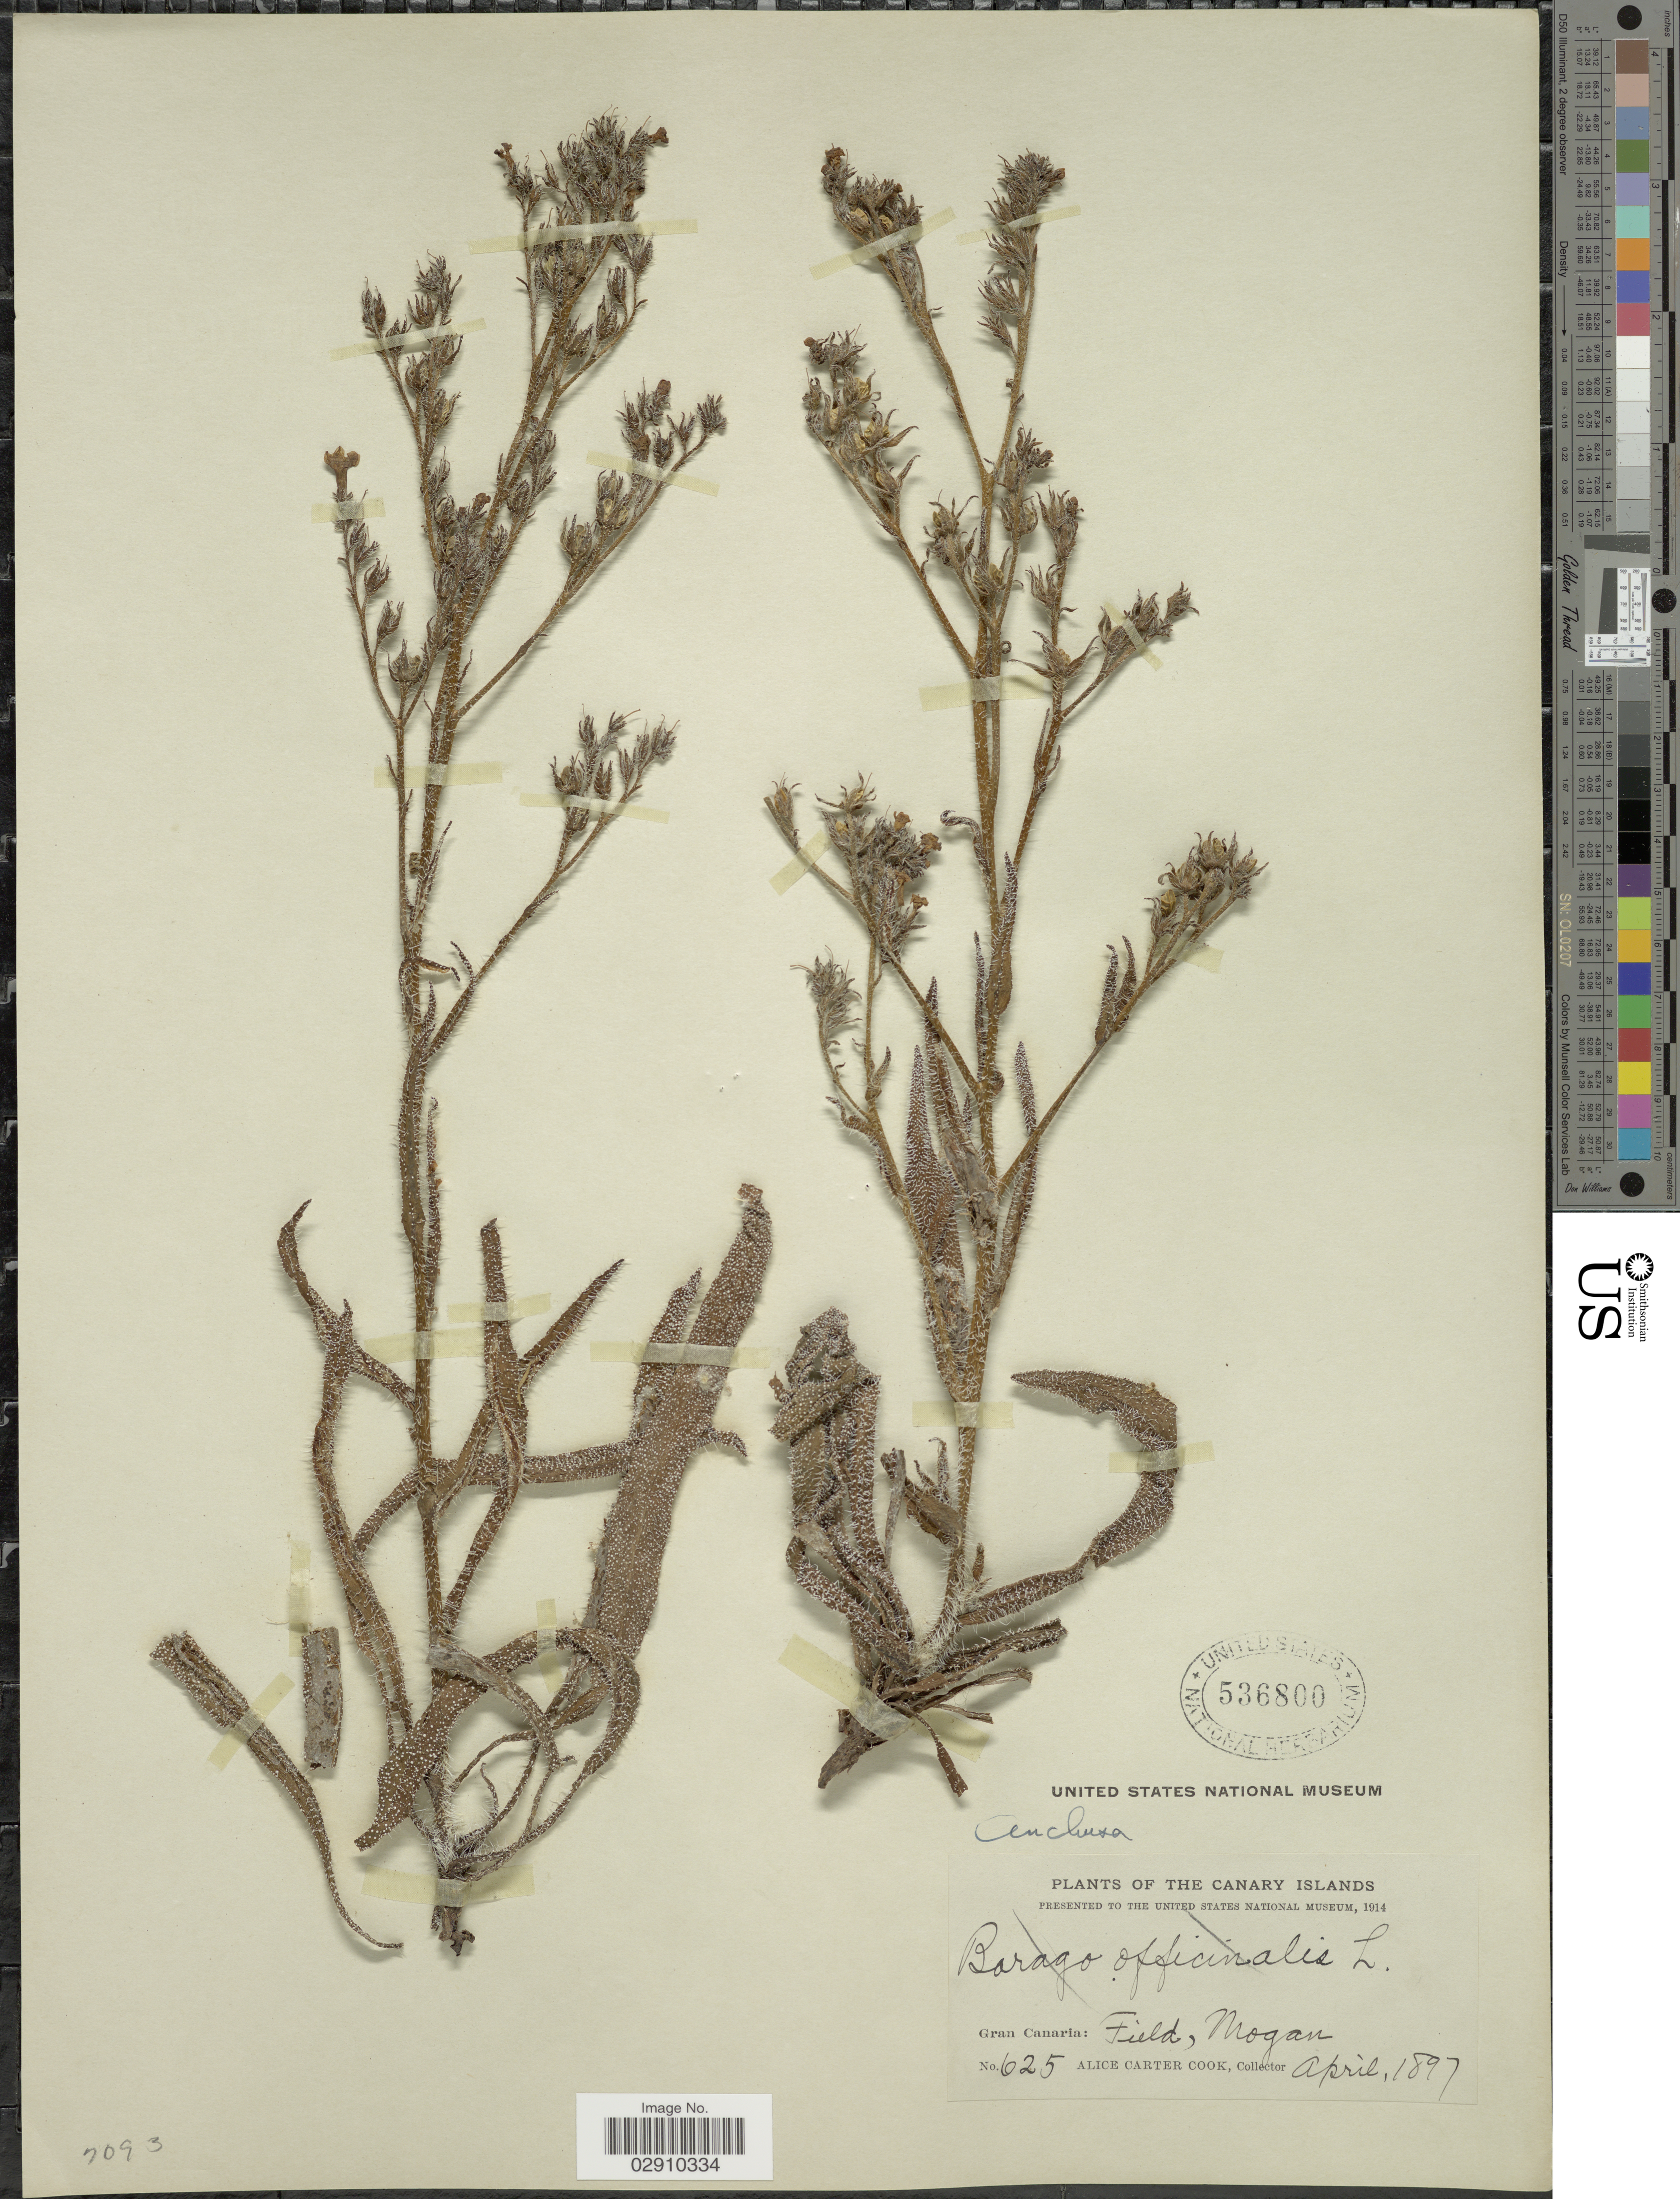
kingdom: Plantae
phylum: Tracheophyta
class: Magnoliopsida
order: Boraginales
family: Boraginaceae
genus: Anchusa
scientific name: Anchusa sp.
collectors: Alice C. Cook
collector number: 625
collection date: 1897-04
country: Spain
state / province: Canarias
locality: Canary Islands. Gran Canaria: Field, Mogan.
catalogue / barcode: US 536800